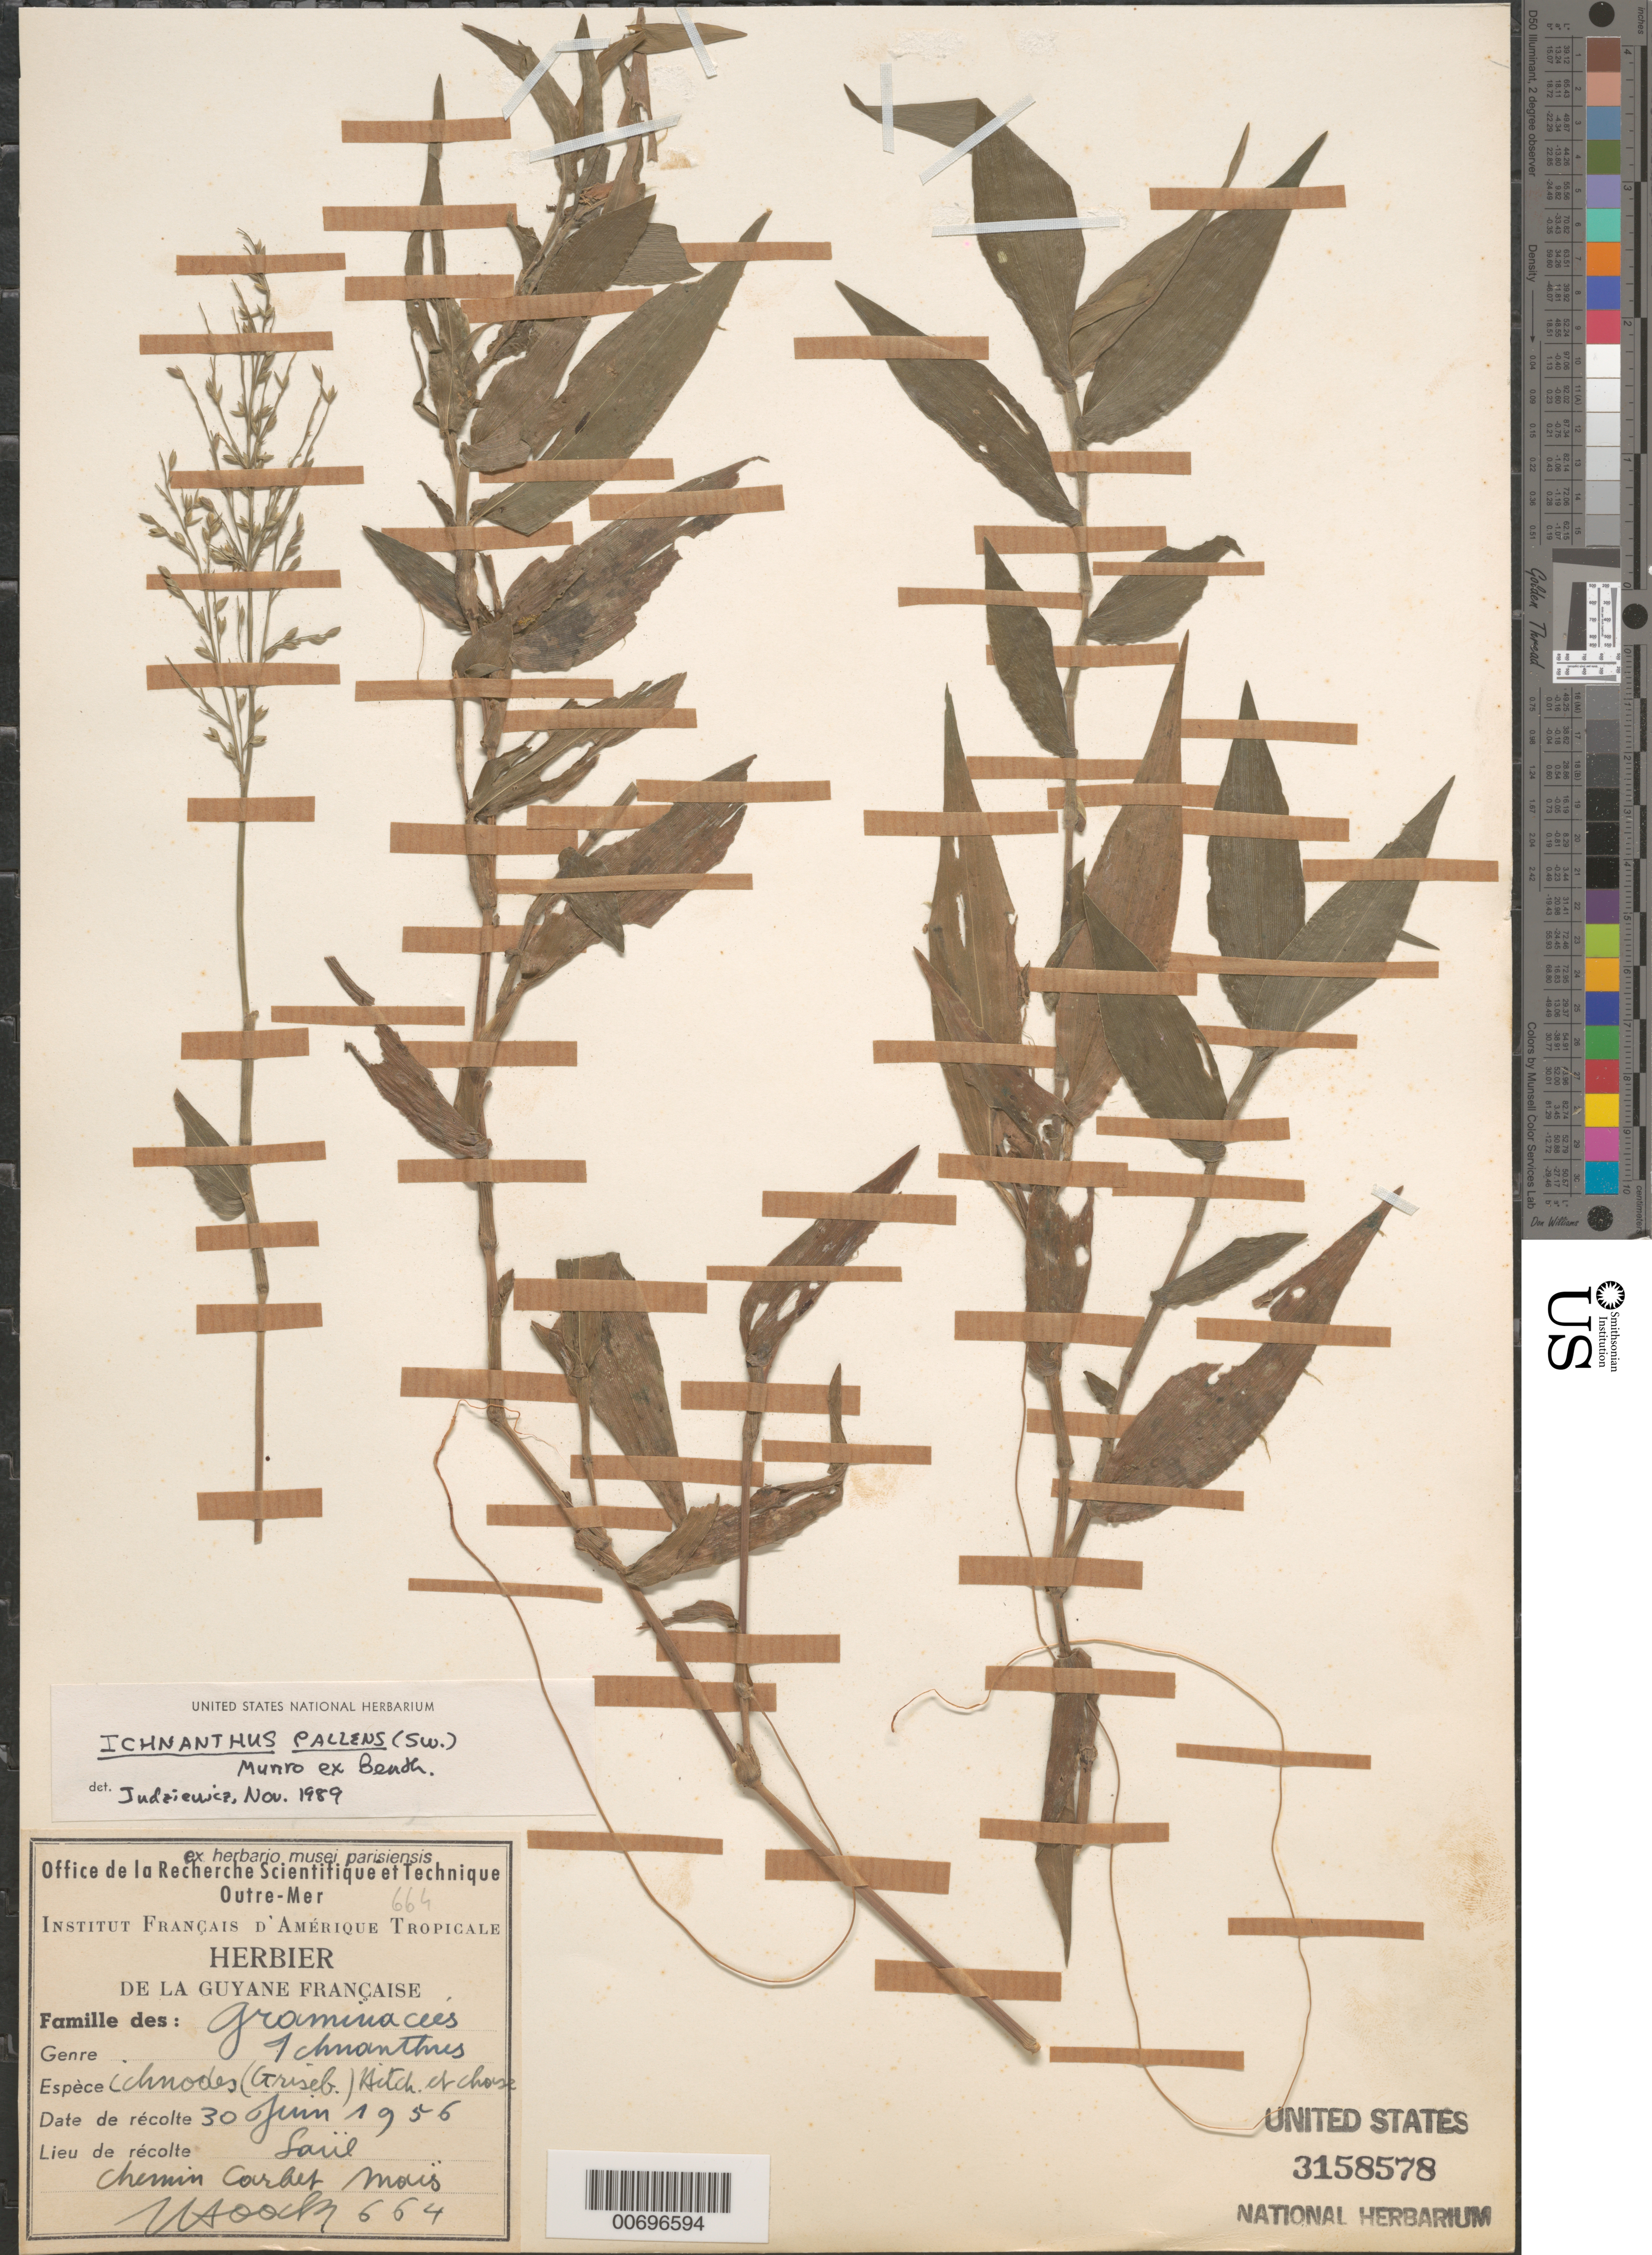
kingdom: Plantae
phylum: Tracheophyta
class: Liliopsida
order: Poales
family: Poaceae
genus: Ichnanthus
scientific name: Ichnanthus pallens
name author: (Sw.) Munro ex Benth.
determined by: Judziewicz, E. J.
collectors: J. Hoock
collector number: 664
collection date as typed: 30-Jun-56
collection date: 1956-06-30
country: French Guiana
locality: Saül, Chemin Carbet Maïs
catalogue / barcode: US 3158578